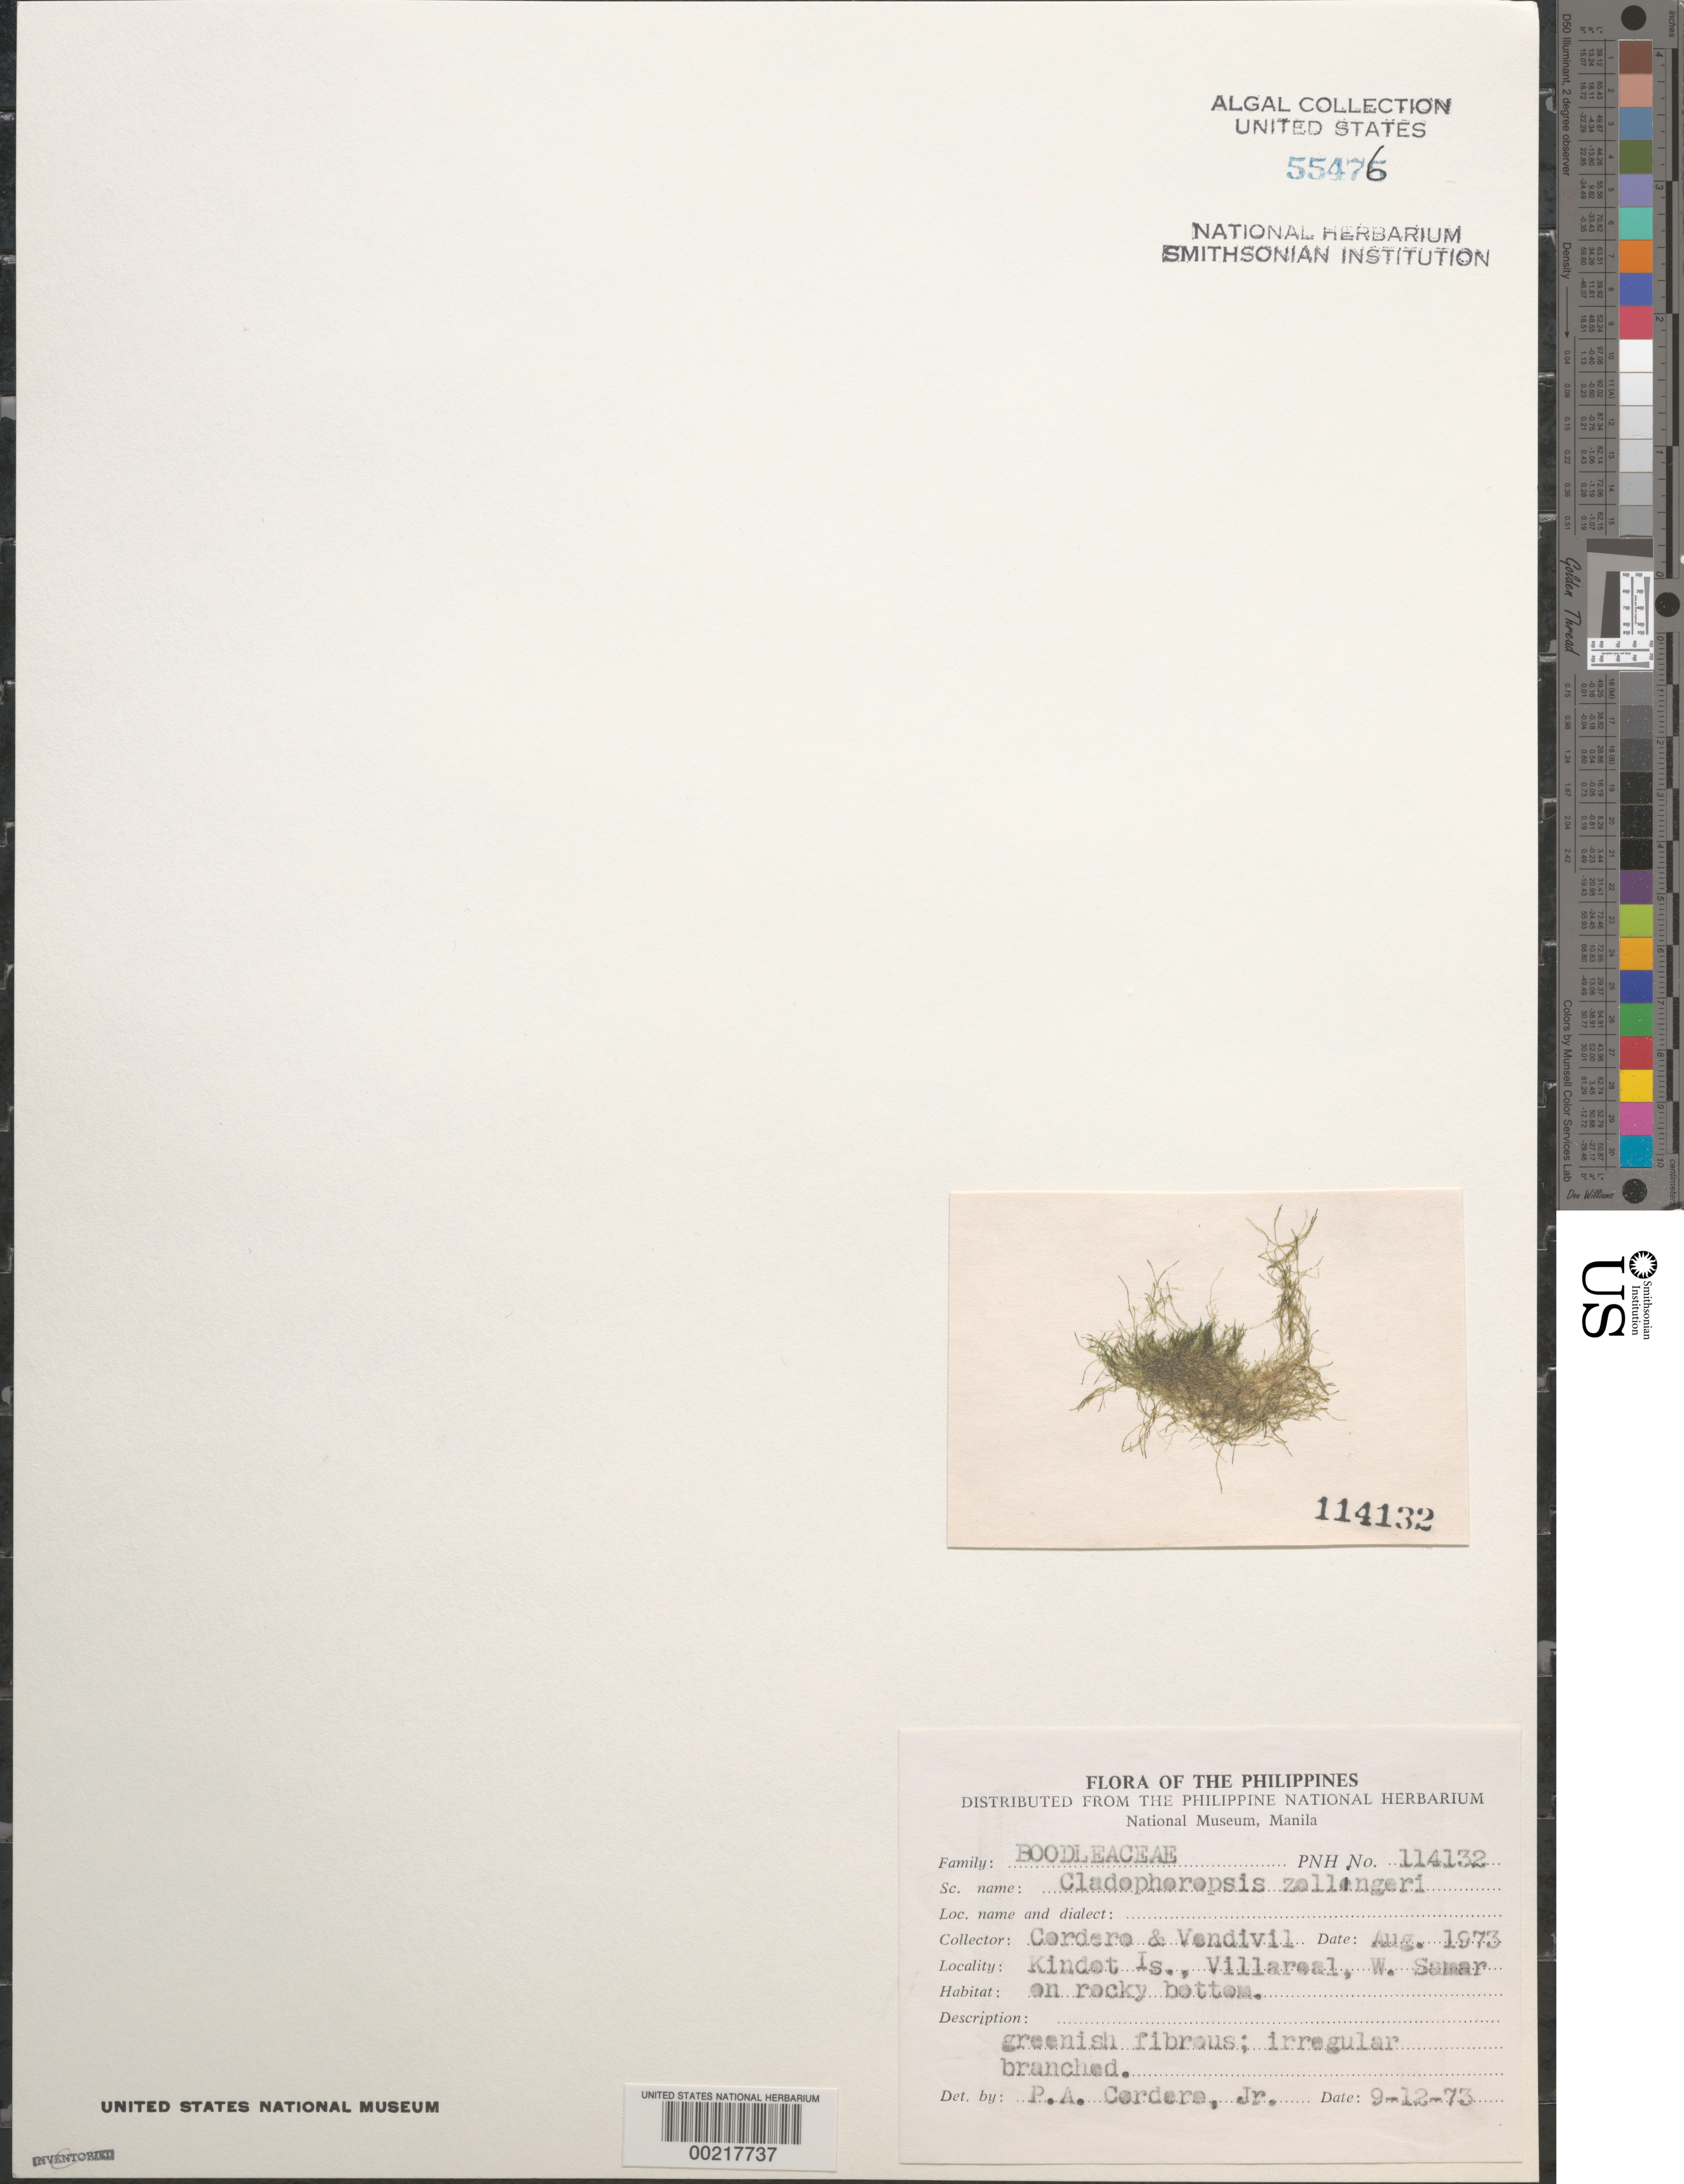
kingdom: Plantae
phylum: Chlorophyta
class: Ulvophyceae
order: Cladophorales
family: Cladophoraceae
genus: Lychaete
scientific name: Lychaete herpestica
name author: (Montagne) M.J. Wynne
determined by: Algae name updating Project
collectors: P. A. Cordero & W. Vendivil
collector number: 114132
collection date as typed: Aug 1973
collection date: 1973-08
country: Philippines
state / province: Eastern Visayas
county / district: Western Samar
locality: Kindot island, villareal, west samar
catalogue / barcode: US 55476